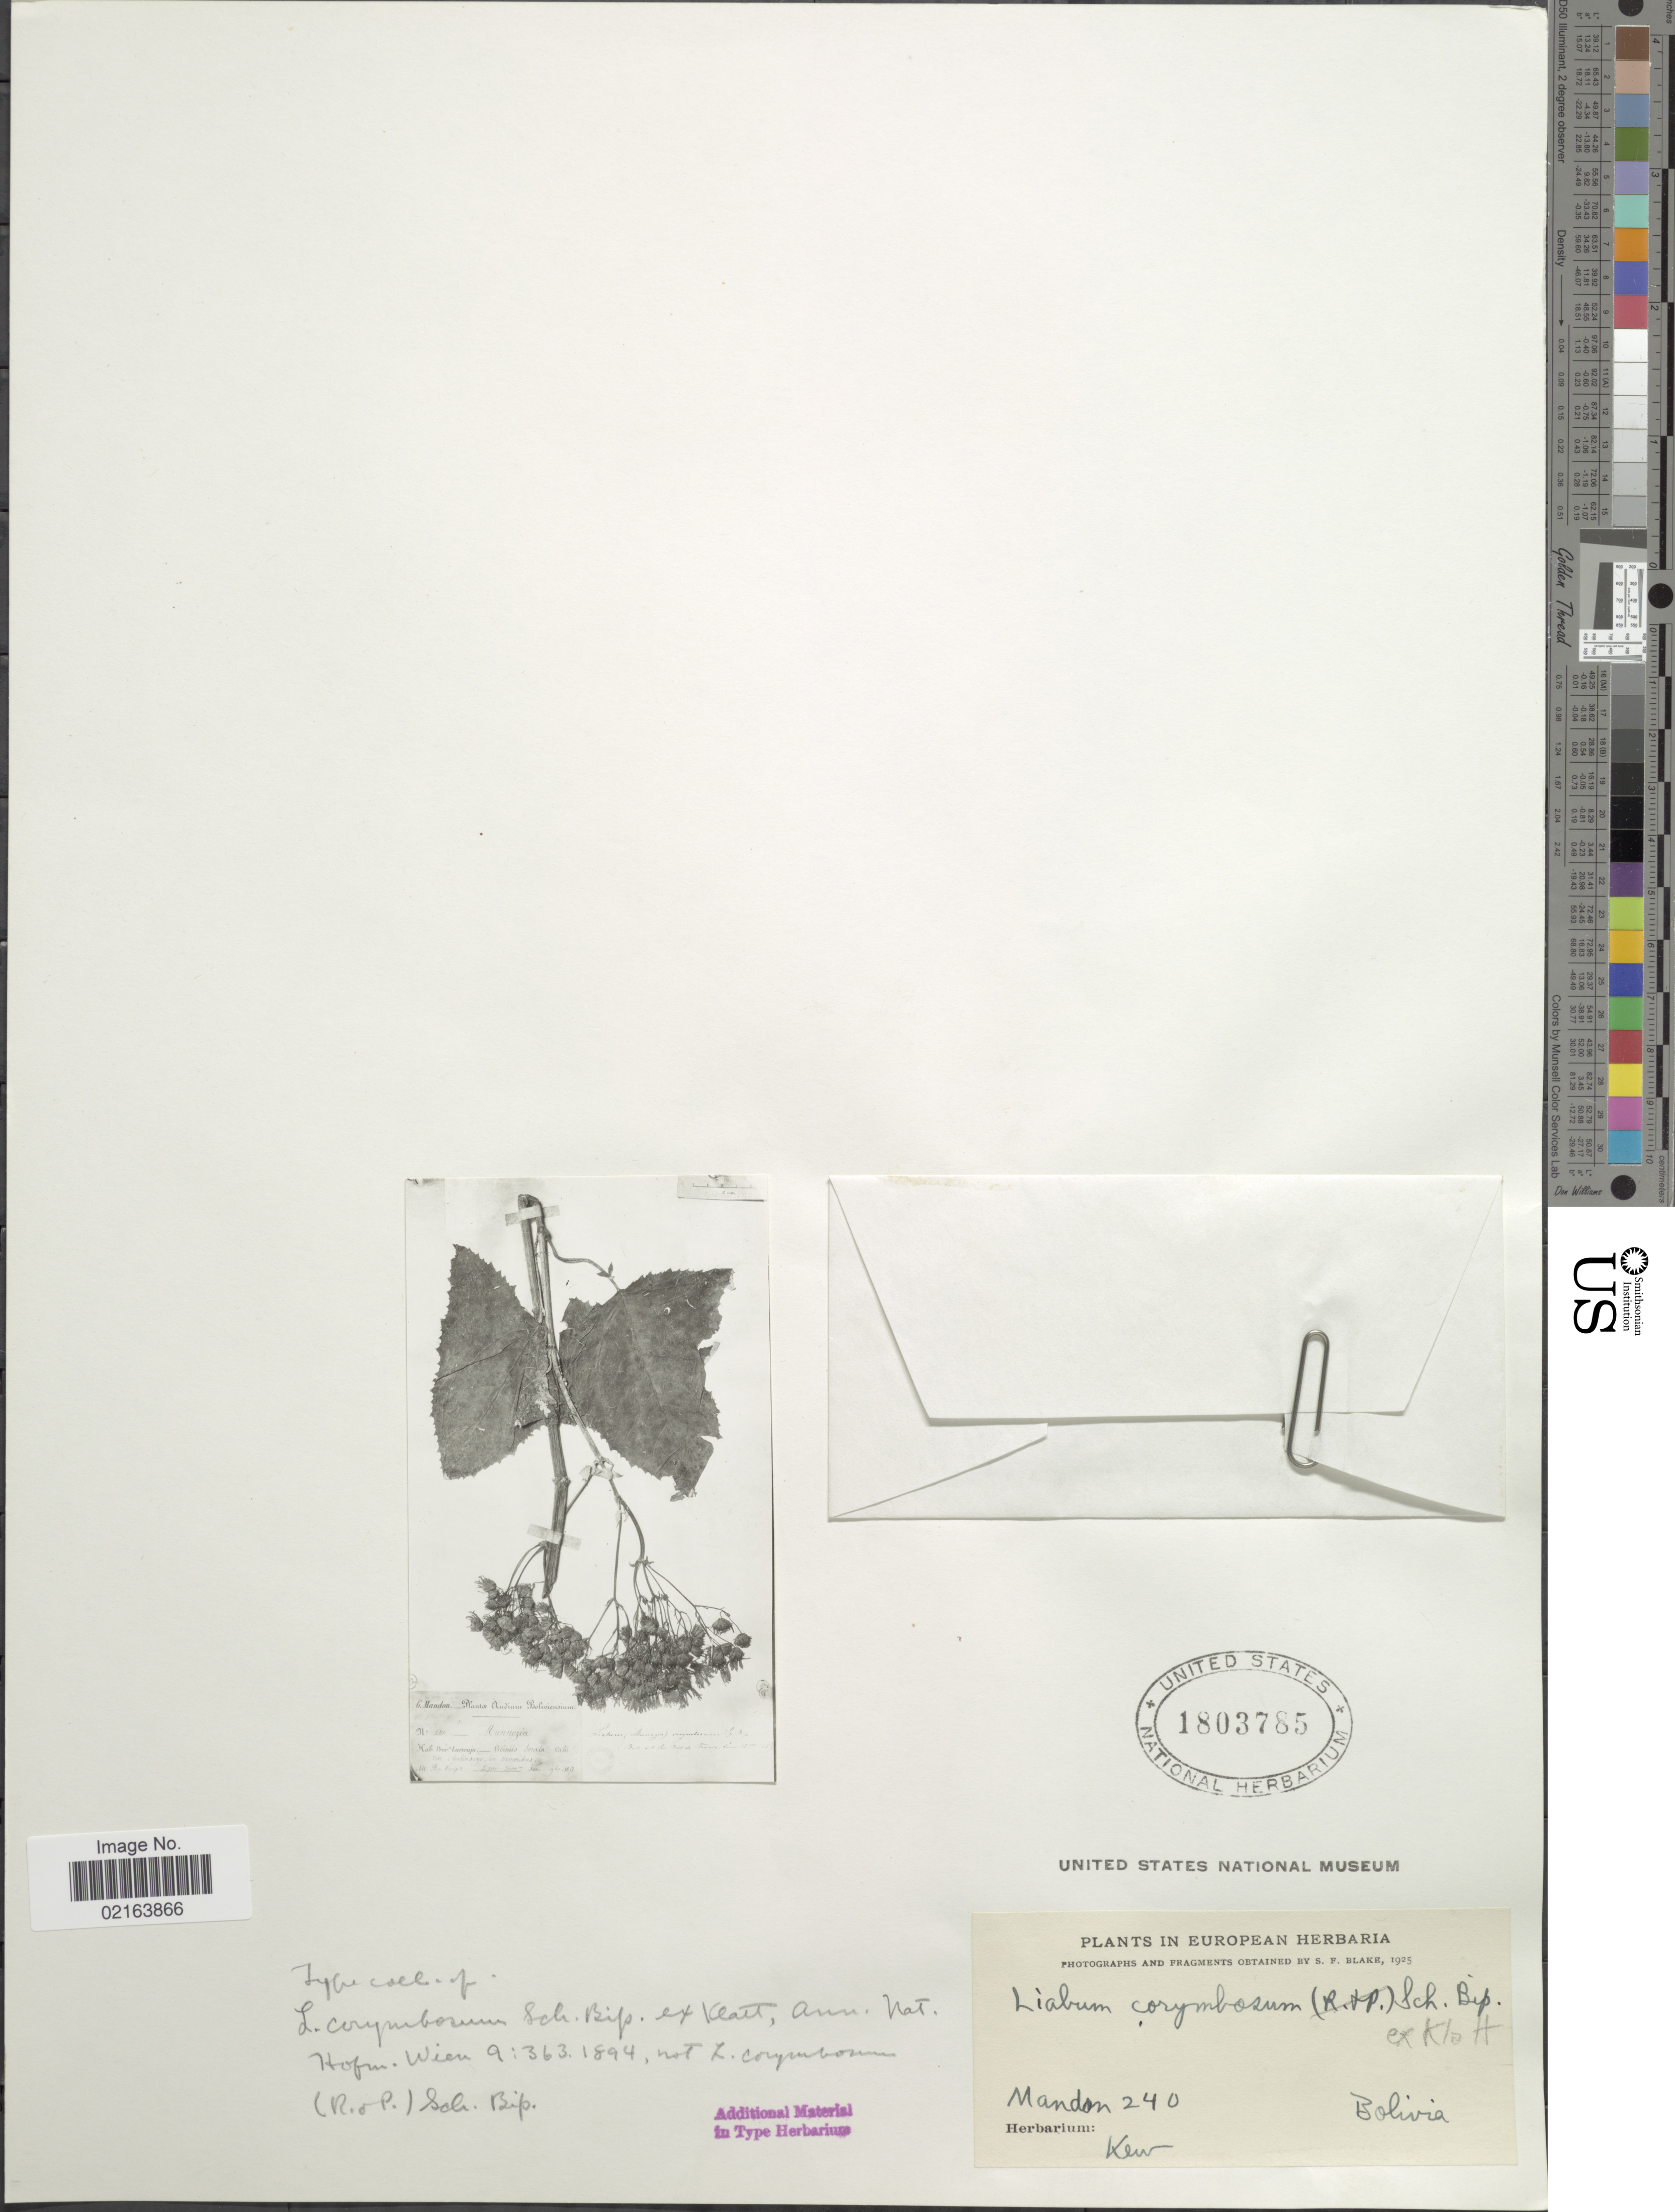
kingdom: Plantae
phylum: Tracheophyta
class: Magnoliopsida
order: Asterales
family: Asteraceae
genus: Munnozia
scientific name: Munnozia maronii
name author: (André) H. Rob.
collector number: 240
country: Bolivia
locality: Mandon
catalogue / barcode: US 1803785